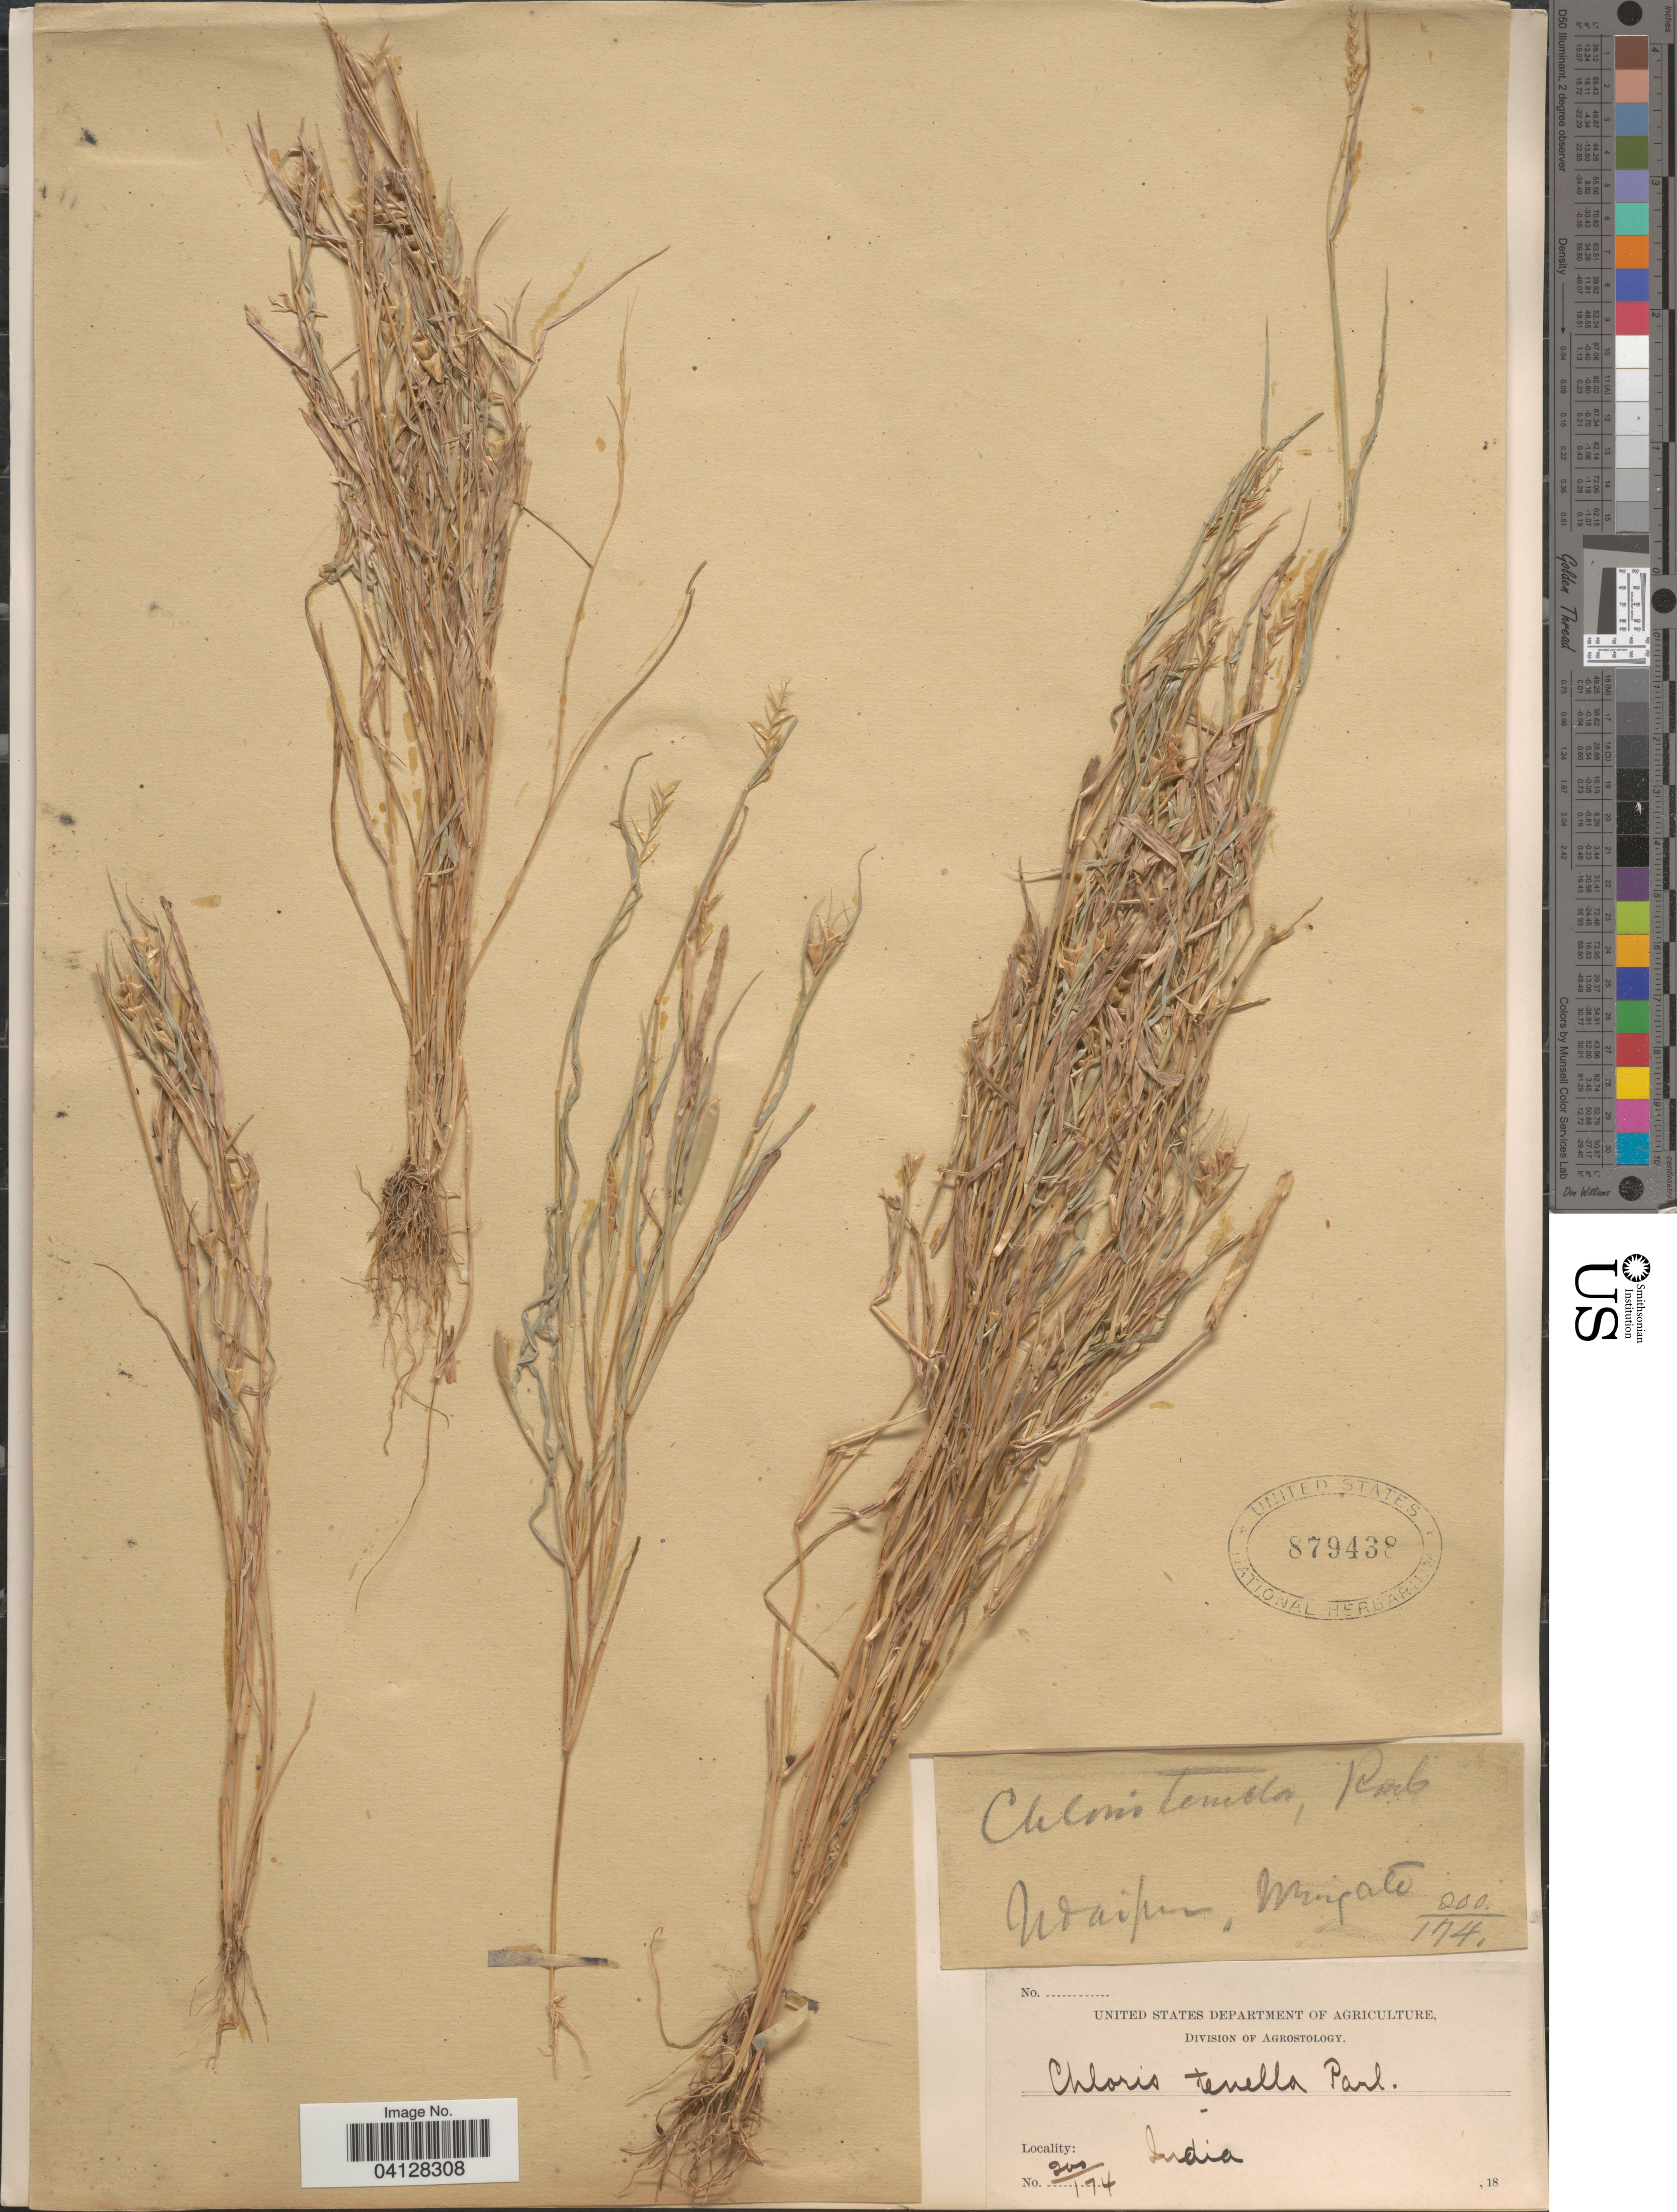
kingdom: Plantae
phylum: Tracheophyta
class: Liliopsida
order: Poales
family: Poaceae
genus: Chloris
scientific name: Chloris tenella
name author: J. Koenig ex Roxb.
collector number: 200/174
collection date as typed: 18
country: India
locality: [illegible text].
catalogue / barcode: US 879438